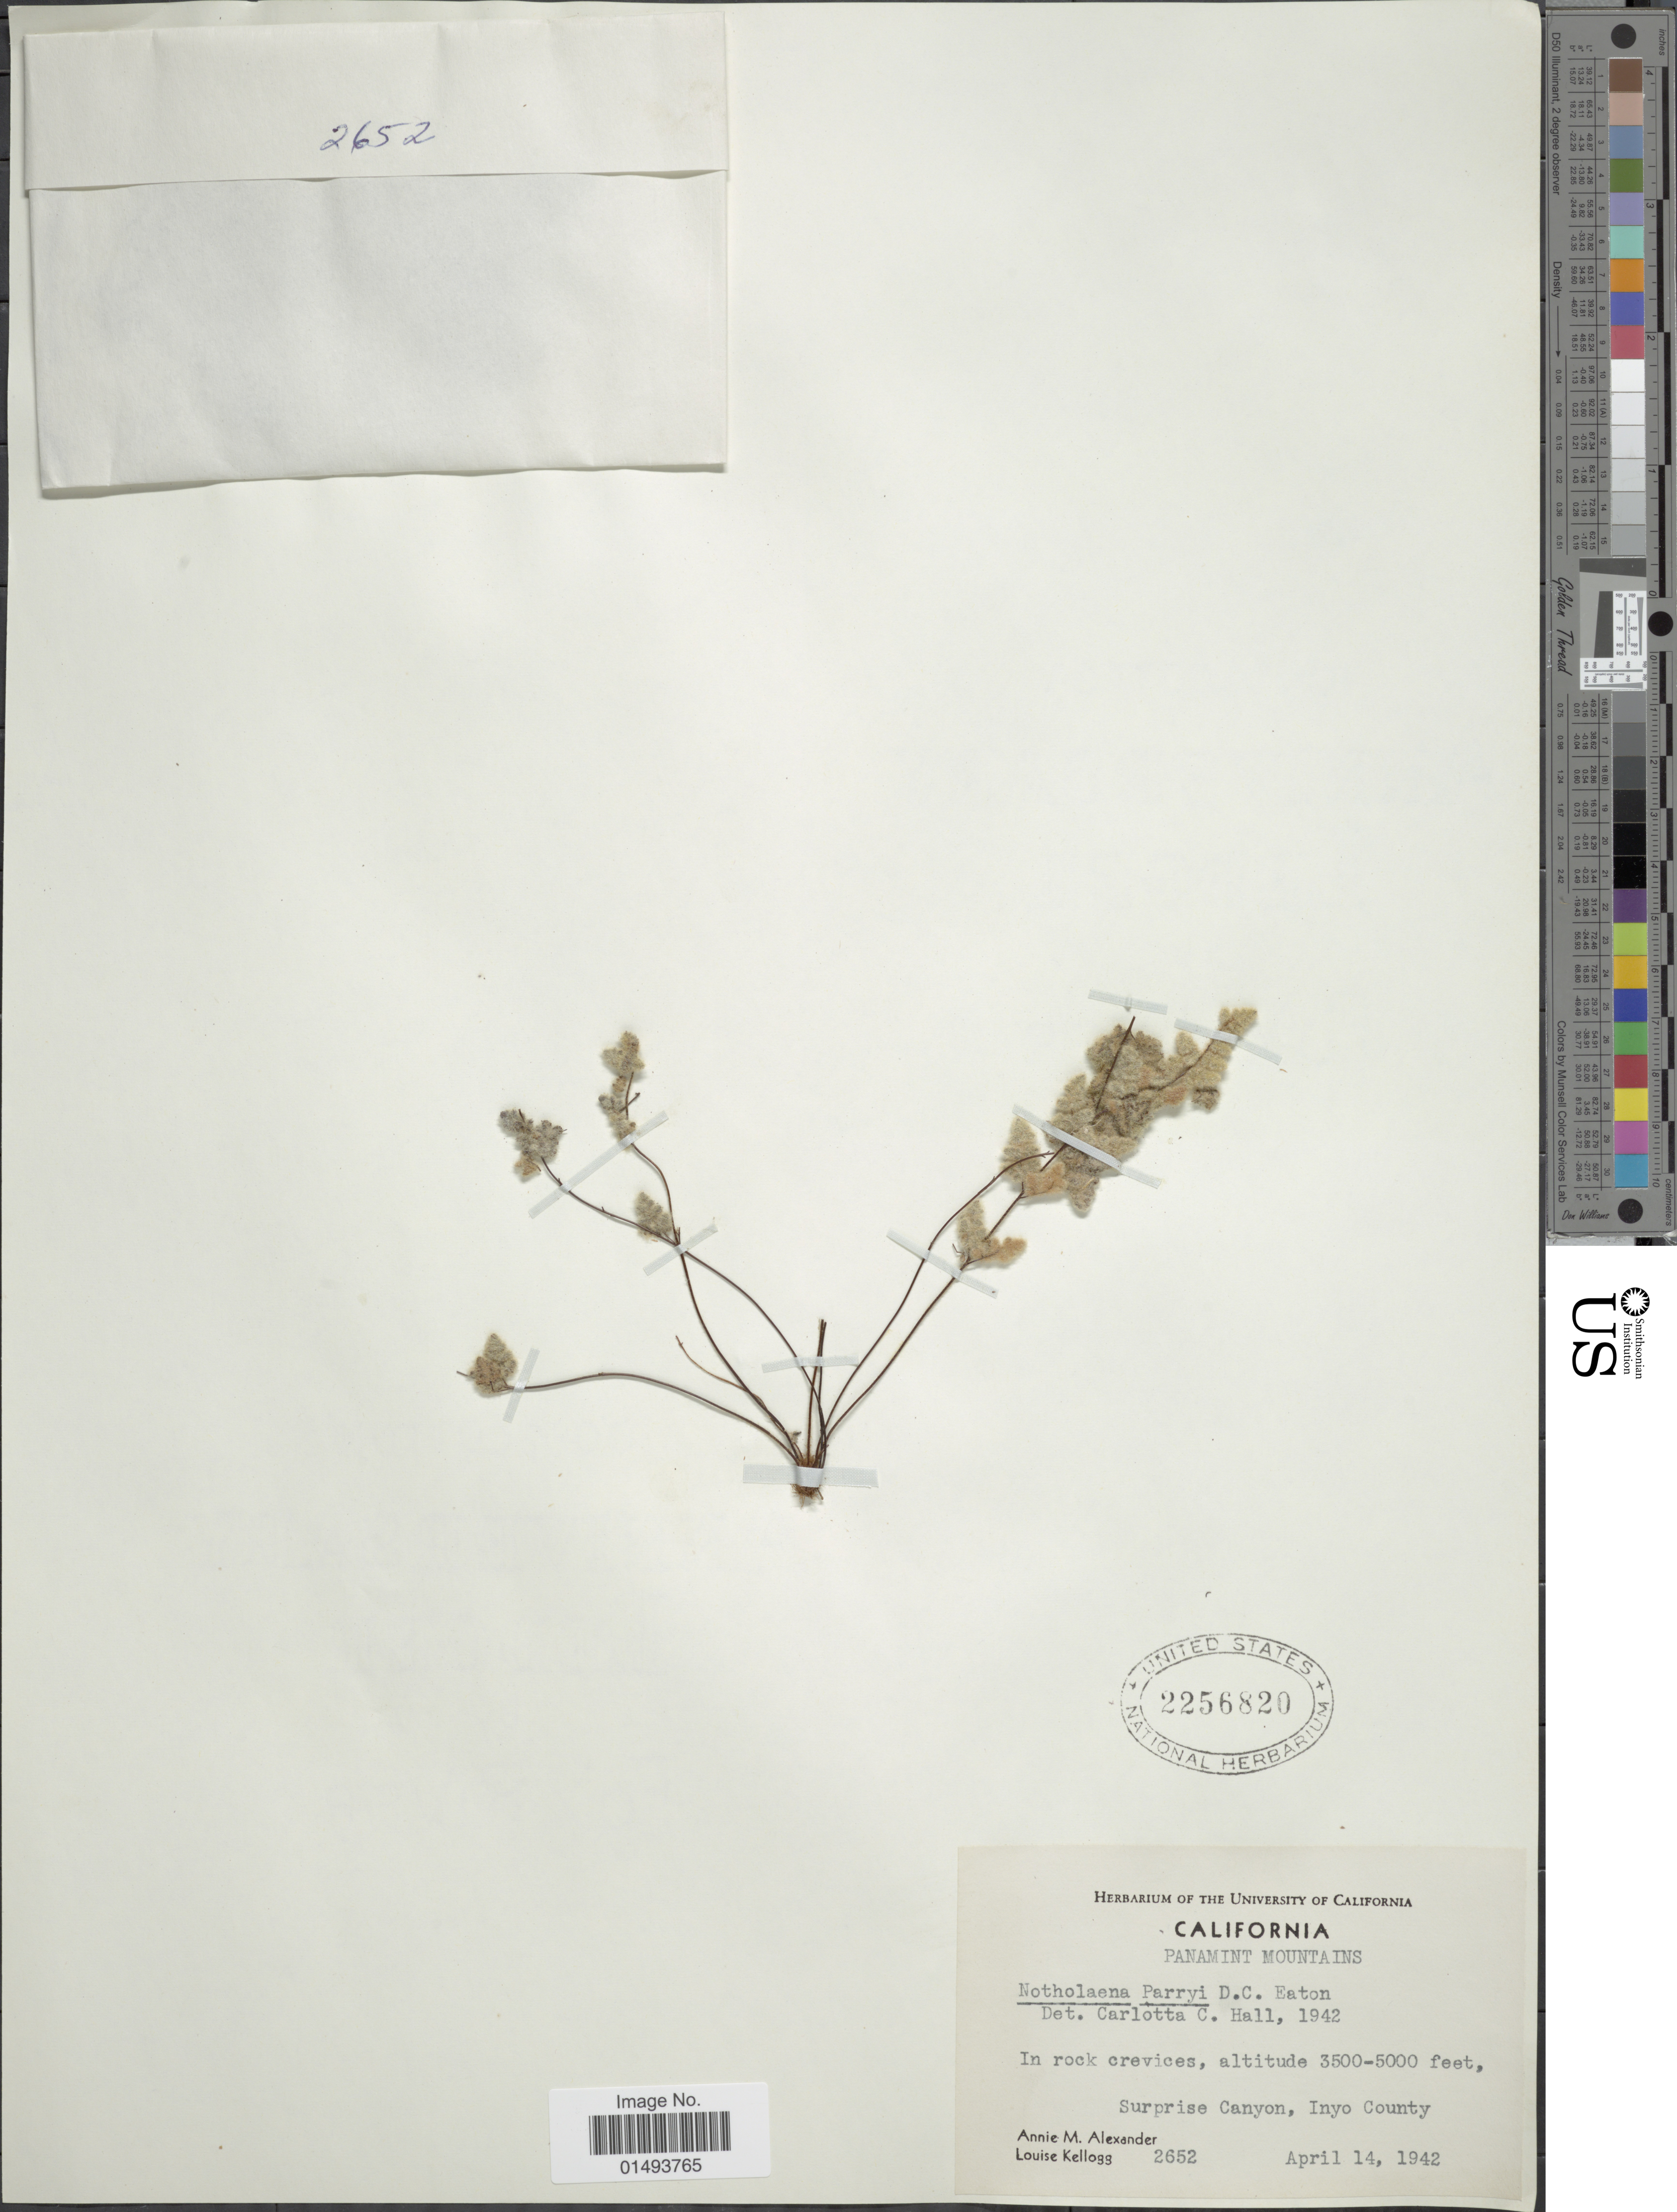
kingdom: Plantae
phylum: Tracheophyta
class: Polypodiopsida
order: Polypodiales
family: Pteridaceae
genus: Myriopteris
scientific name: Myriopteris parryi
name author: (D.C. Eaton) Grusz & Windham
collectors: A. M. Alexander & L. Kellogg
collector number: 2652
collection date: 1942-04-14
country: United States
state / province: California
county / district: Inyo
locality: Panamint Mountains, in rock crevices, Surprise Canyon, Inyo County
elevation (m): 1067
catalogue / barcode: US 2256820